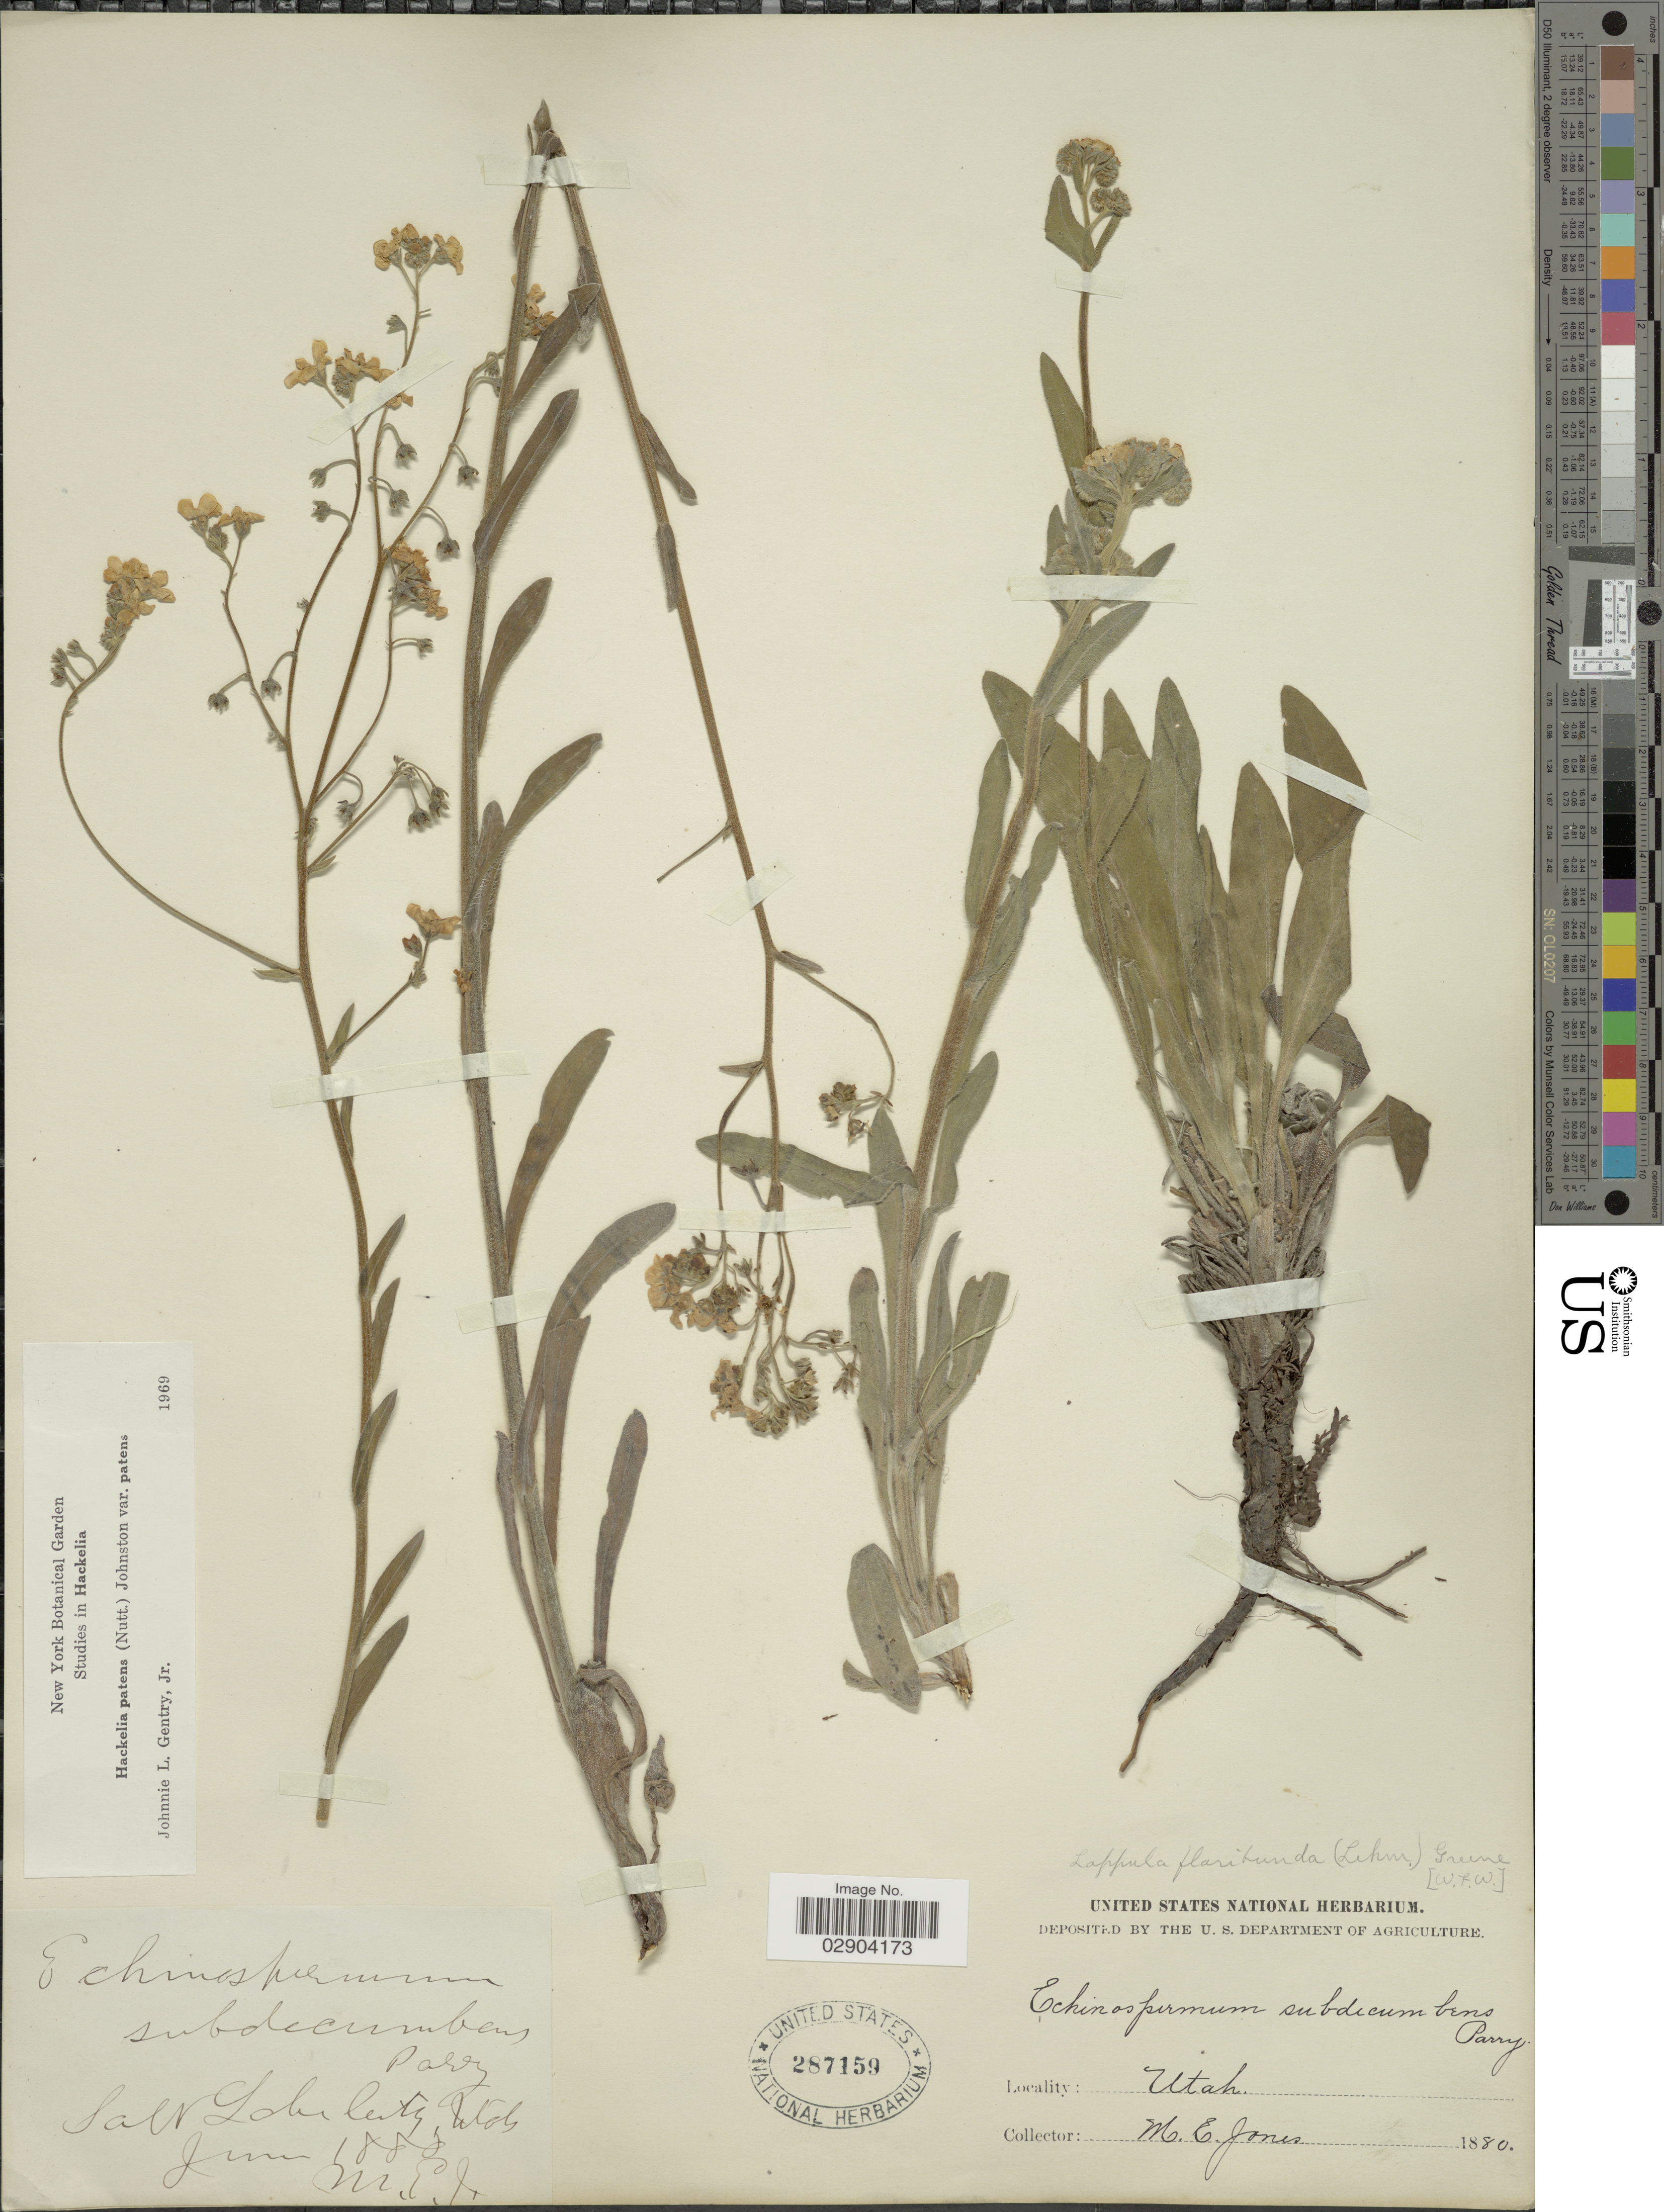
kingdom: Plantae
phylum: Tracheophyta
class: Magnoliopsida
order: Boraginales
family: Boraginaceae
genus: Hackelia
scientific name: Hackelia patens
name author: I.M. Johnst.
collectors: M. E. Jones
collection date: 1880-06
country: United States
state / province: Utah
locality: Salt Lake City.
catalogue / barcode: US 287159